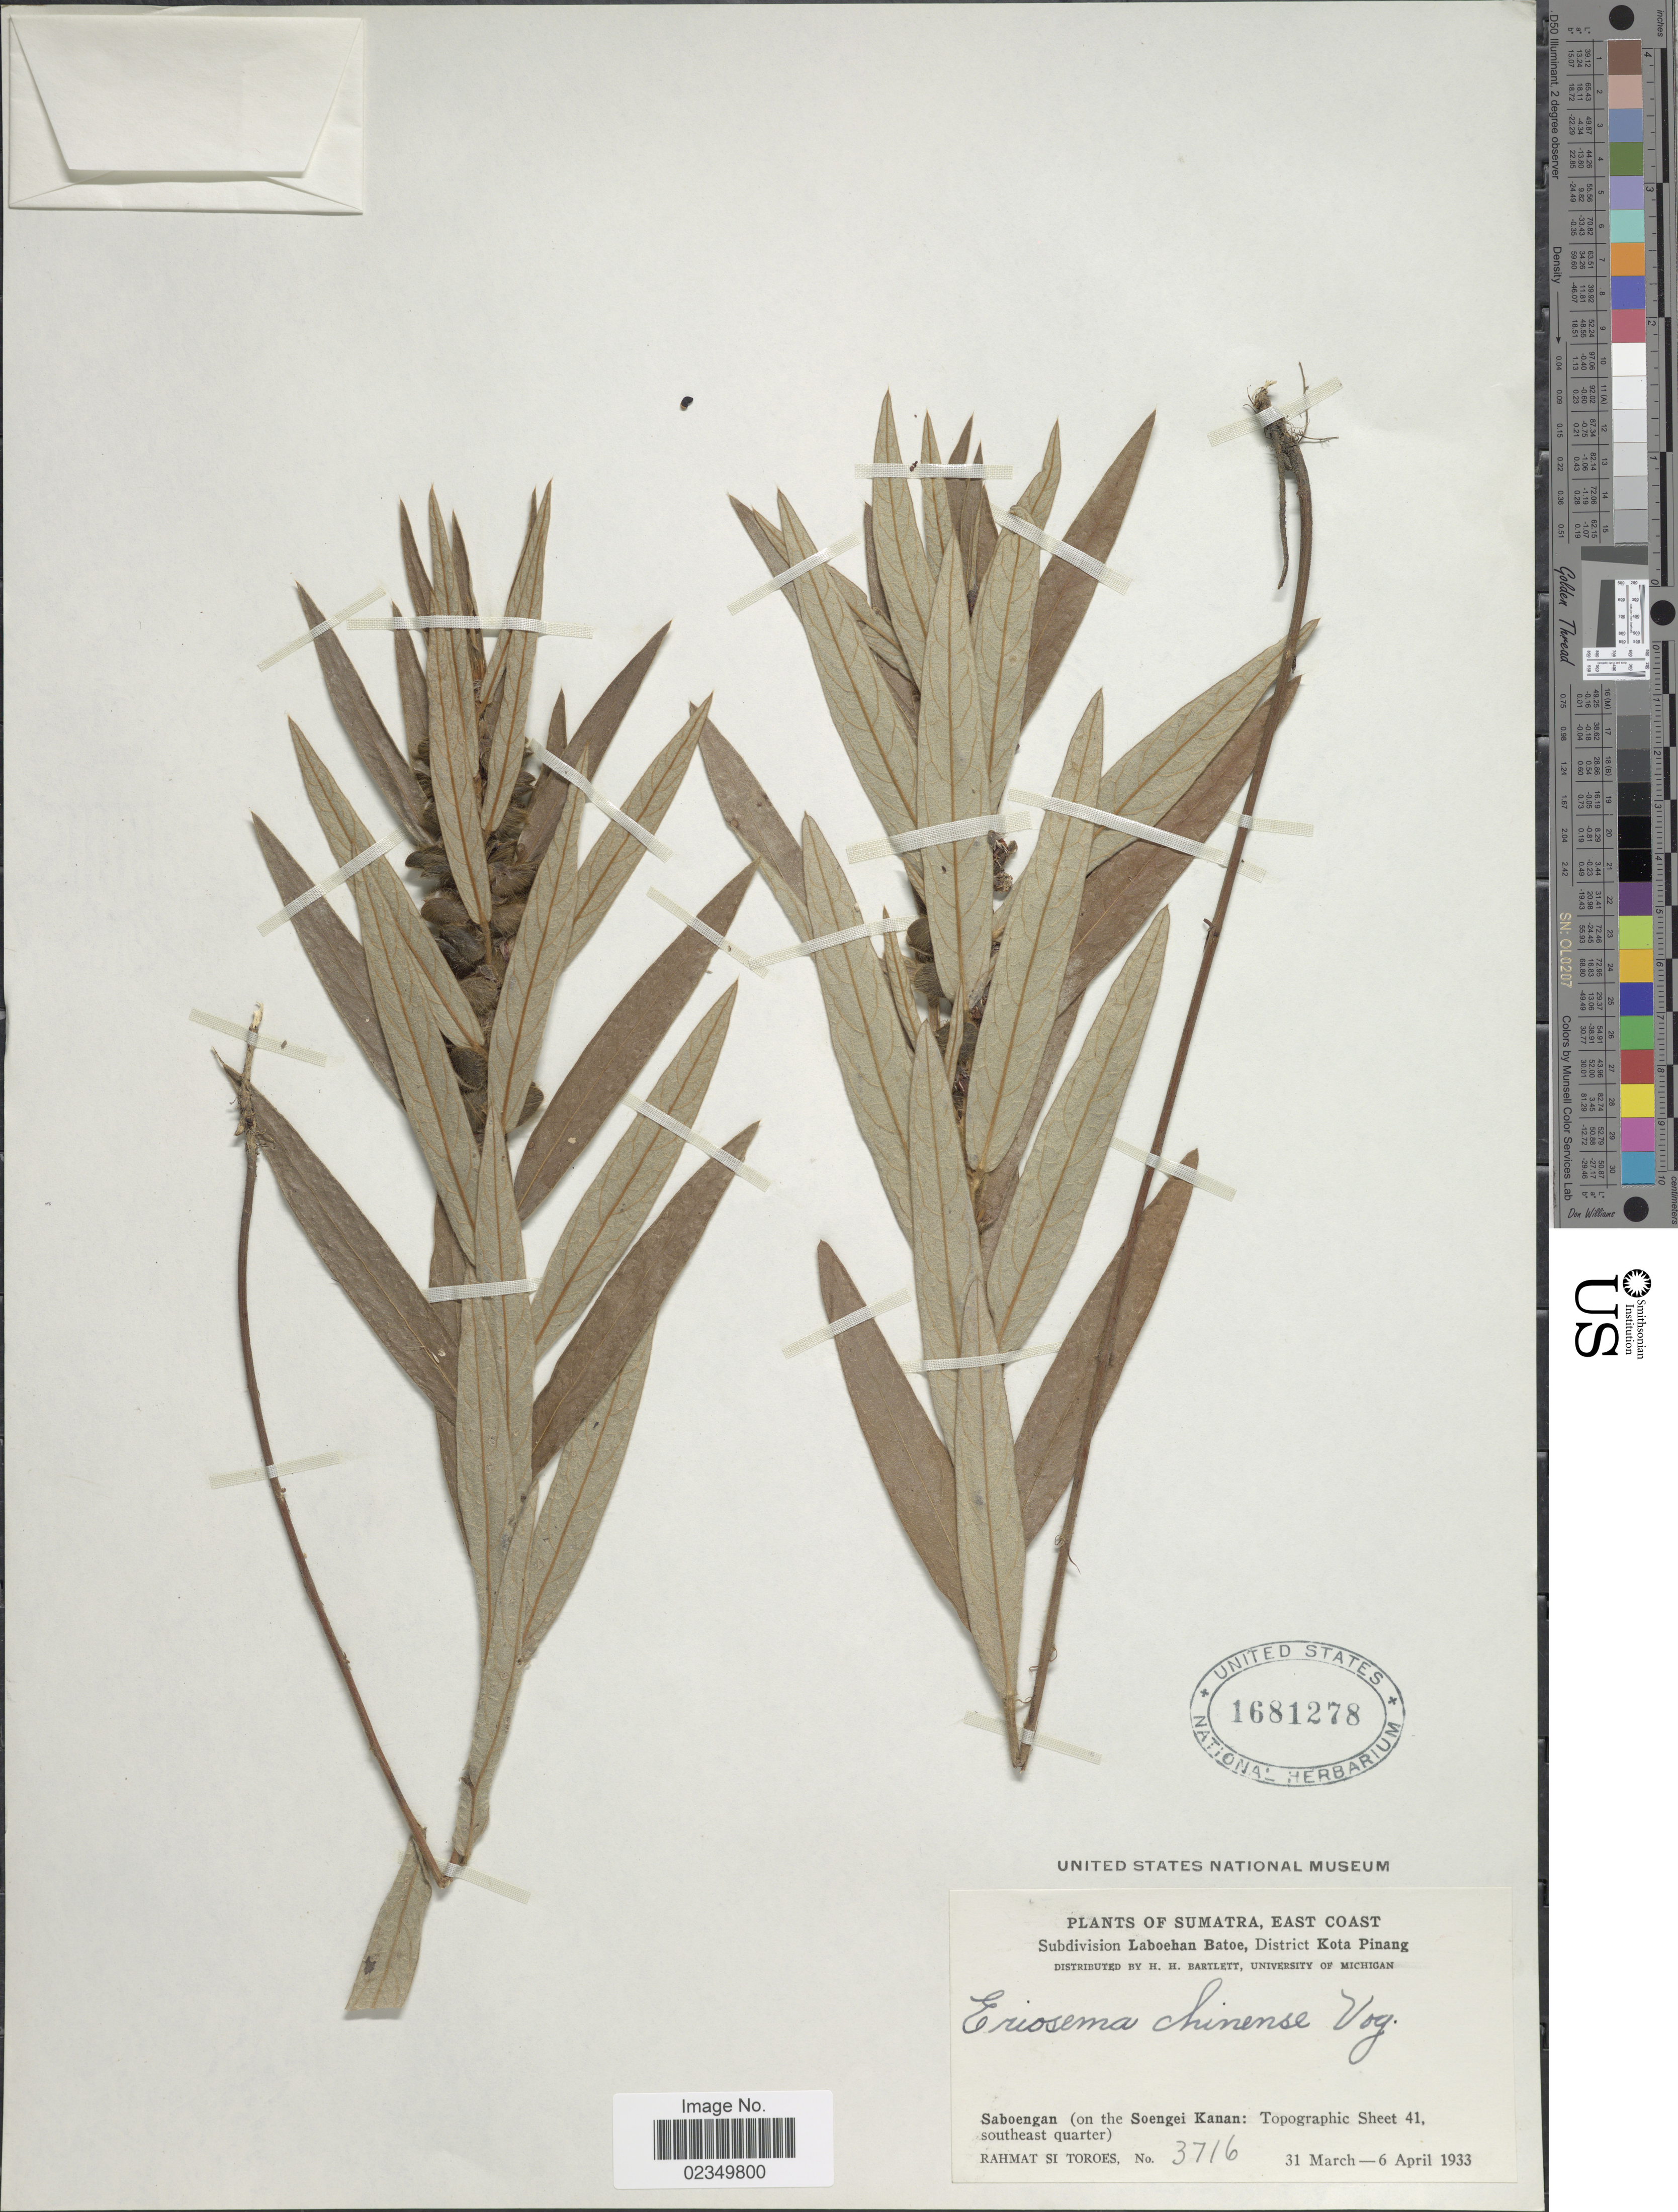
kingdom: Plantae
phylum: Tracheophyta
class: Magnoliopsida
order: Fabales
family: Fabaceae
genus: Eriosema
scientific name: Eriosema chinense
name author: Vogel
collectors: Rahmat Si Boeea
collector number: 3716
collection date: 1933-03-31/1933-04-06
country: Indonesia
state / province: Sumatra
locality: East Coast, Subdivision Laboehan Batoe, District Kota Pinang, Saboengan (on the Soengei Kanan: Topographic Sheet 41, southeast quarter)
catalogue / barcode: US 1681278